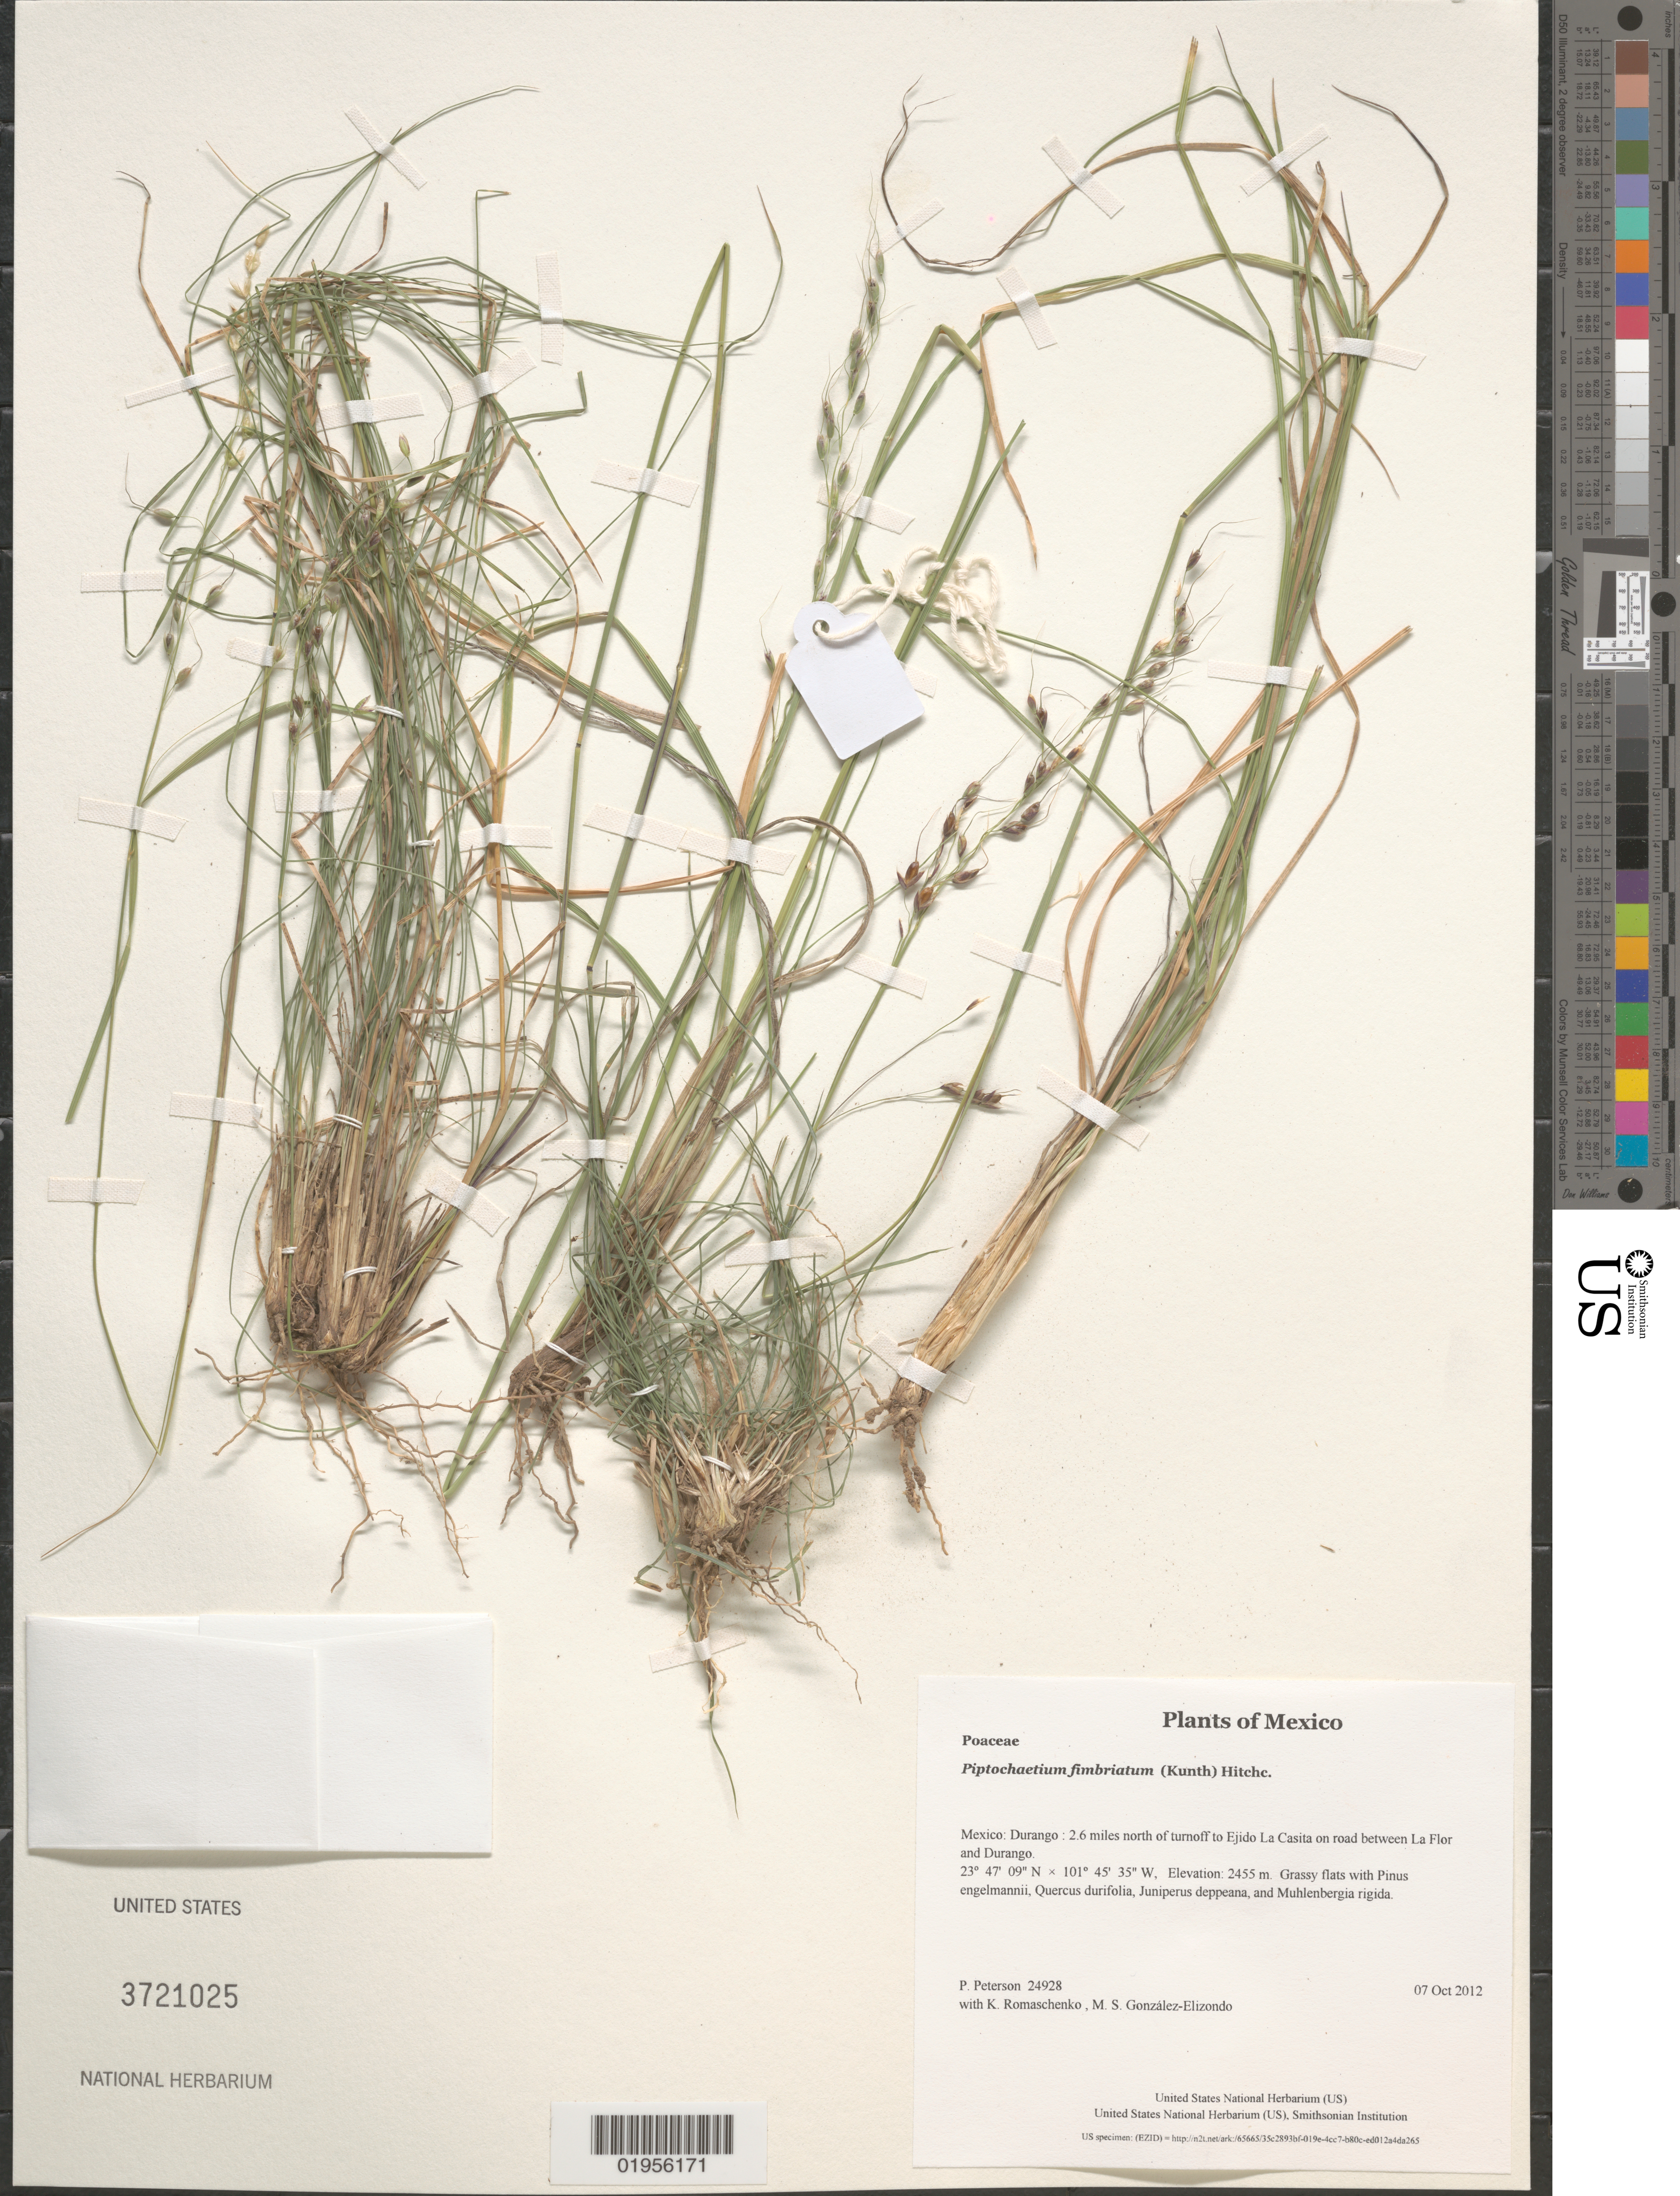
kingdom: Plantae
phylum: Tracheophyta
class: Liliopsida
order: Poales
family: Poaceae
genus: Piptochaetium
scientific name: Piptochaetium fimbriatum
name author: (Kunth) Hitchc.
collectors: P. M. Peterson, K. Romaschenko & M. S. González-Elizondo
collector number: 24928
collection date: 2012-10-07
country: Mexico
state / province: Durango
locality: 2.6 miles north of turnoff to Ejido La Casita on road between La Flor and Durango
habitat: Grassy flats with Pinus engelmannii, Quercus durifolia, Juniperus deppeana, and Muhlenbergia rigida.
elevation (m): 2455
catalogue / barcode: US 3721025